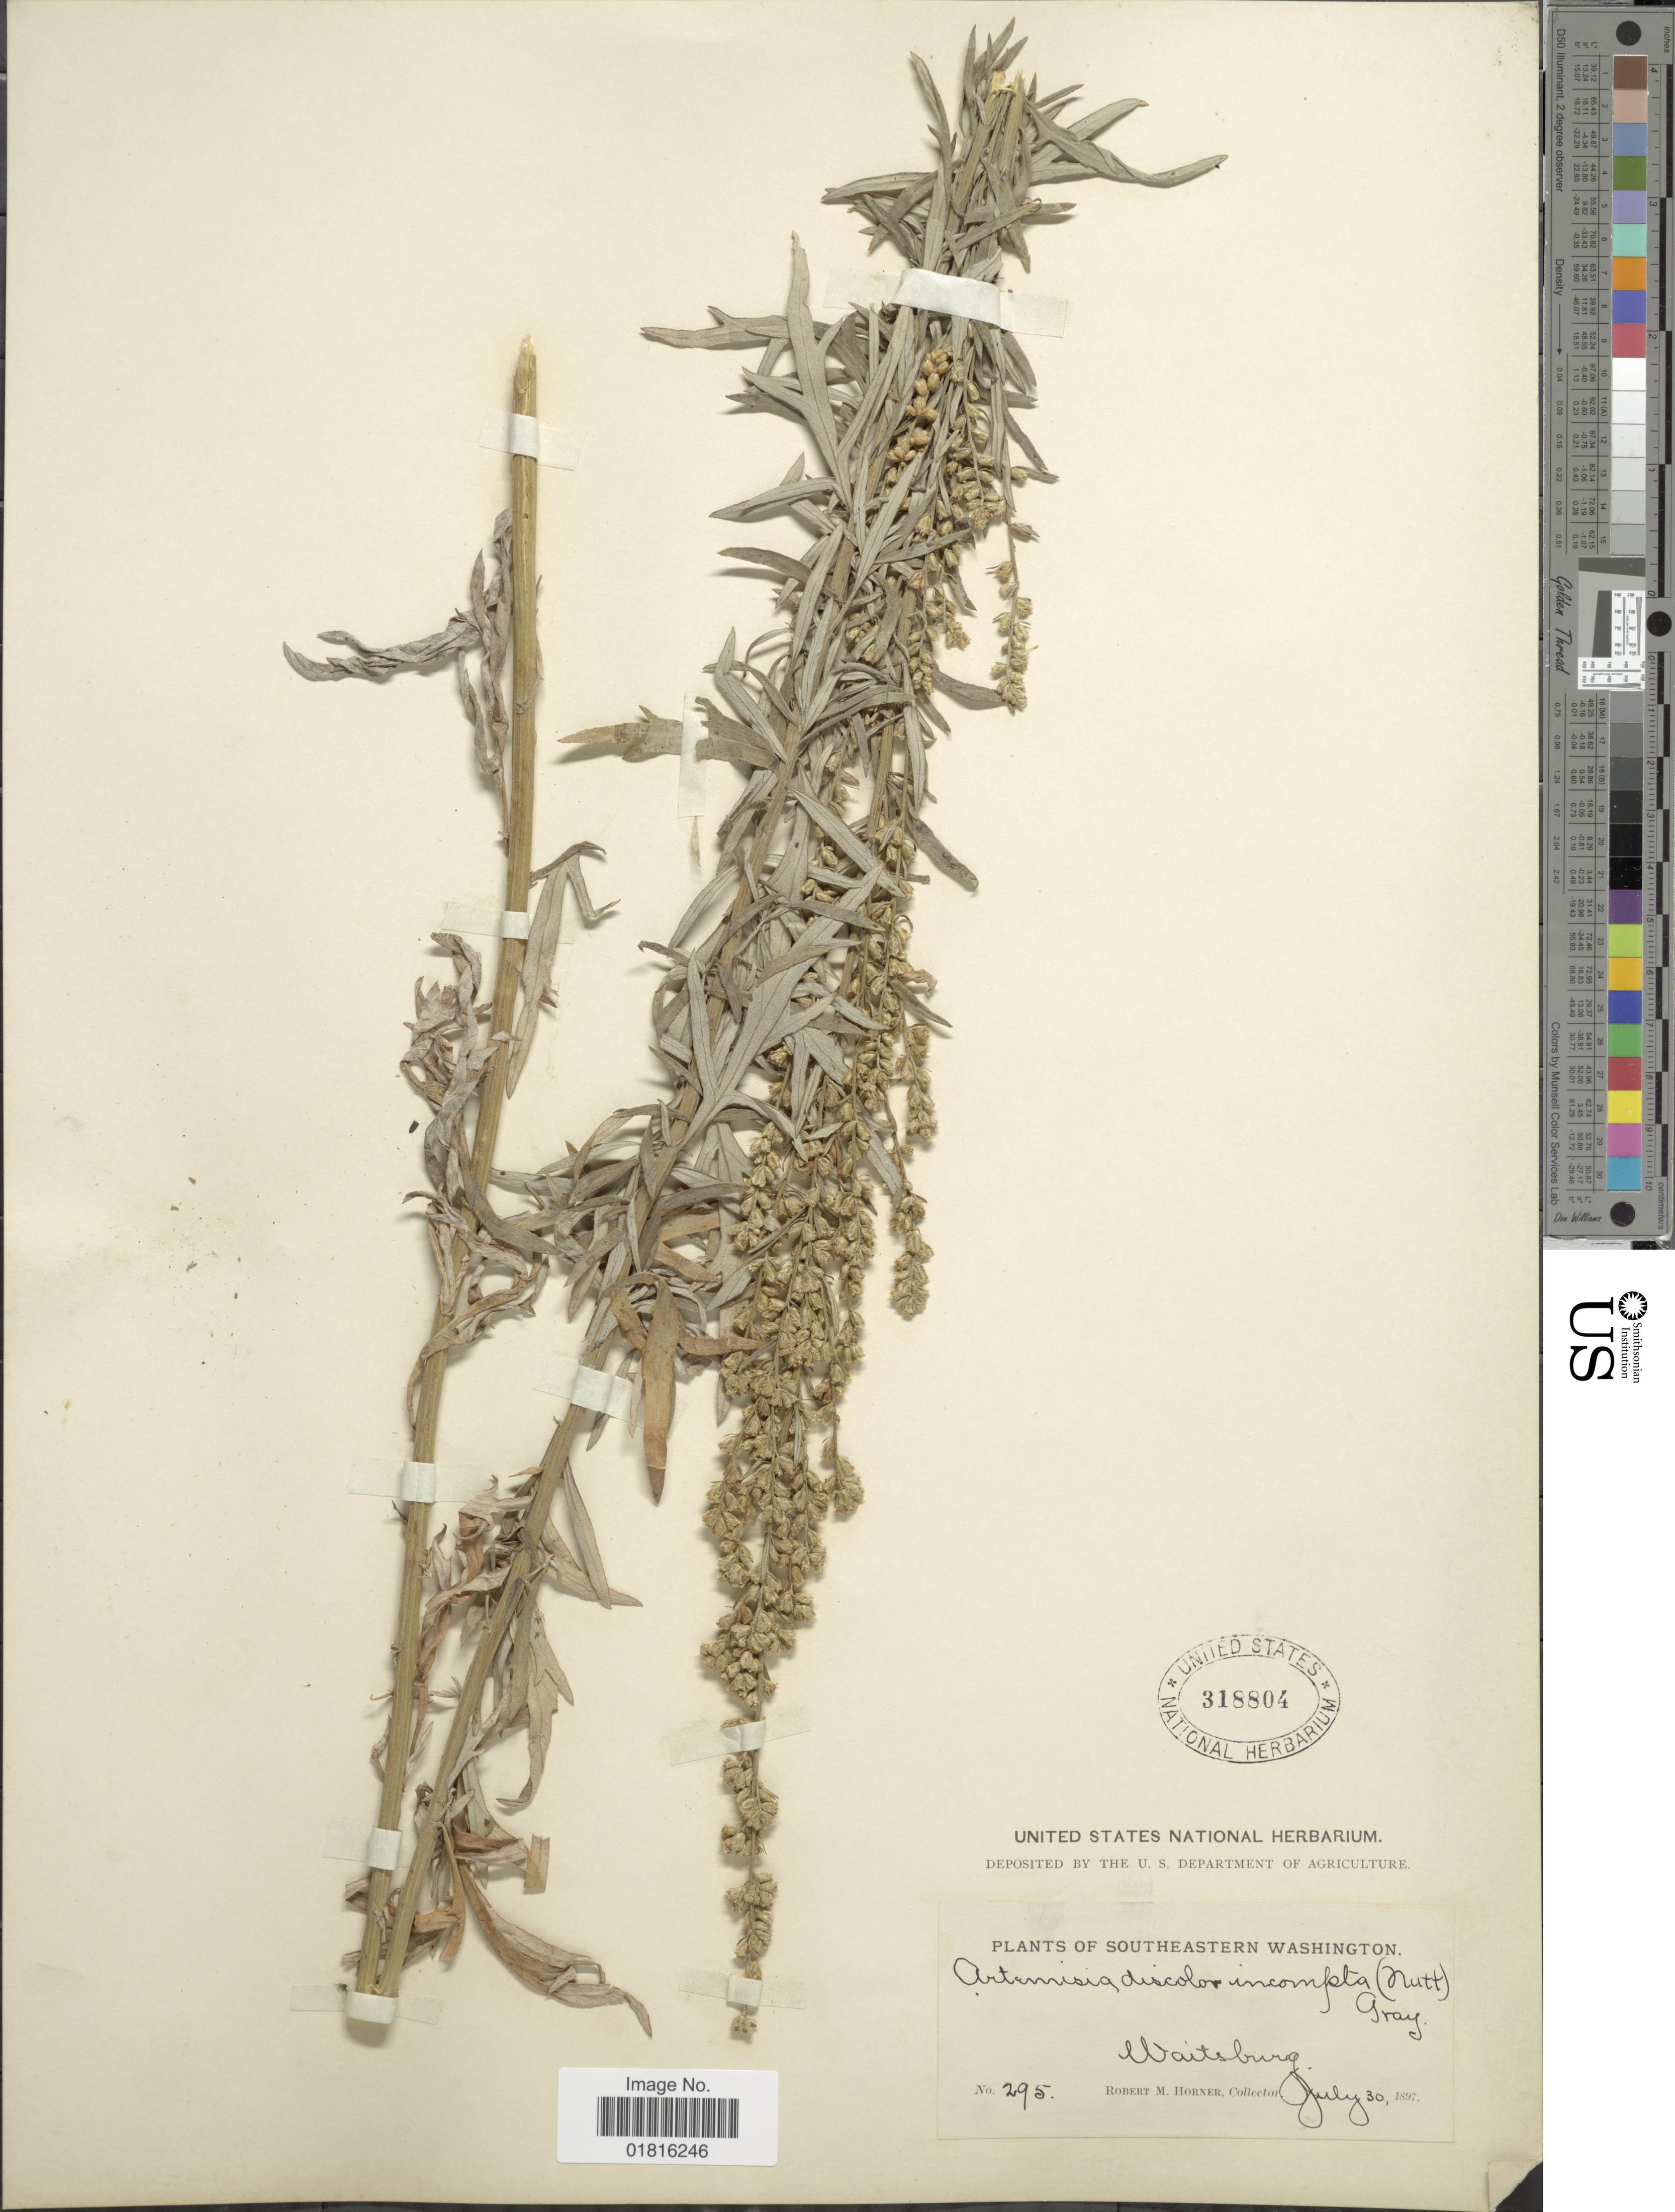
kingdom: Plantae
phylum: Tracheophyta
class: Magnoliopsida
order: Asterales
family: Asteraceae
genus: Artemisia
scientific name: Artemisia ludoviciana subsp. incompta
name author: (Nutt.) D.D. Keck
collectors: R. Horner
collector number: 295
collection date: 1897-07-30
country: United States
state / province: Washington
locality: Waitsburg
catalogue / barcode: US 318804